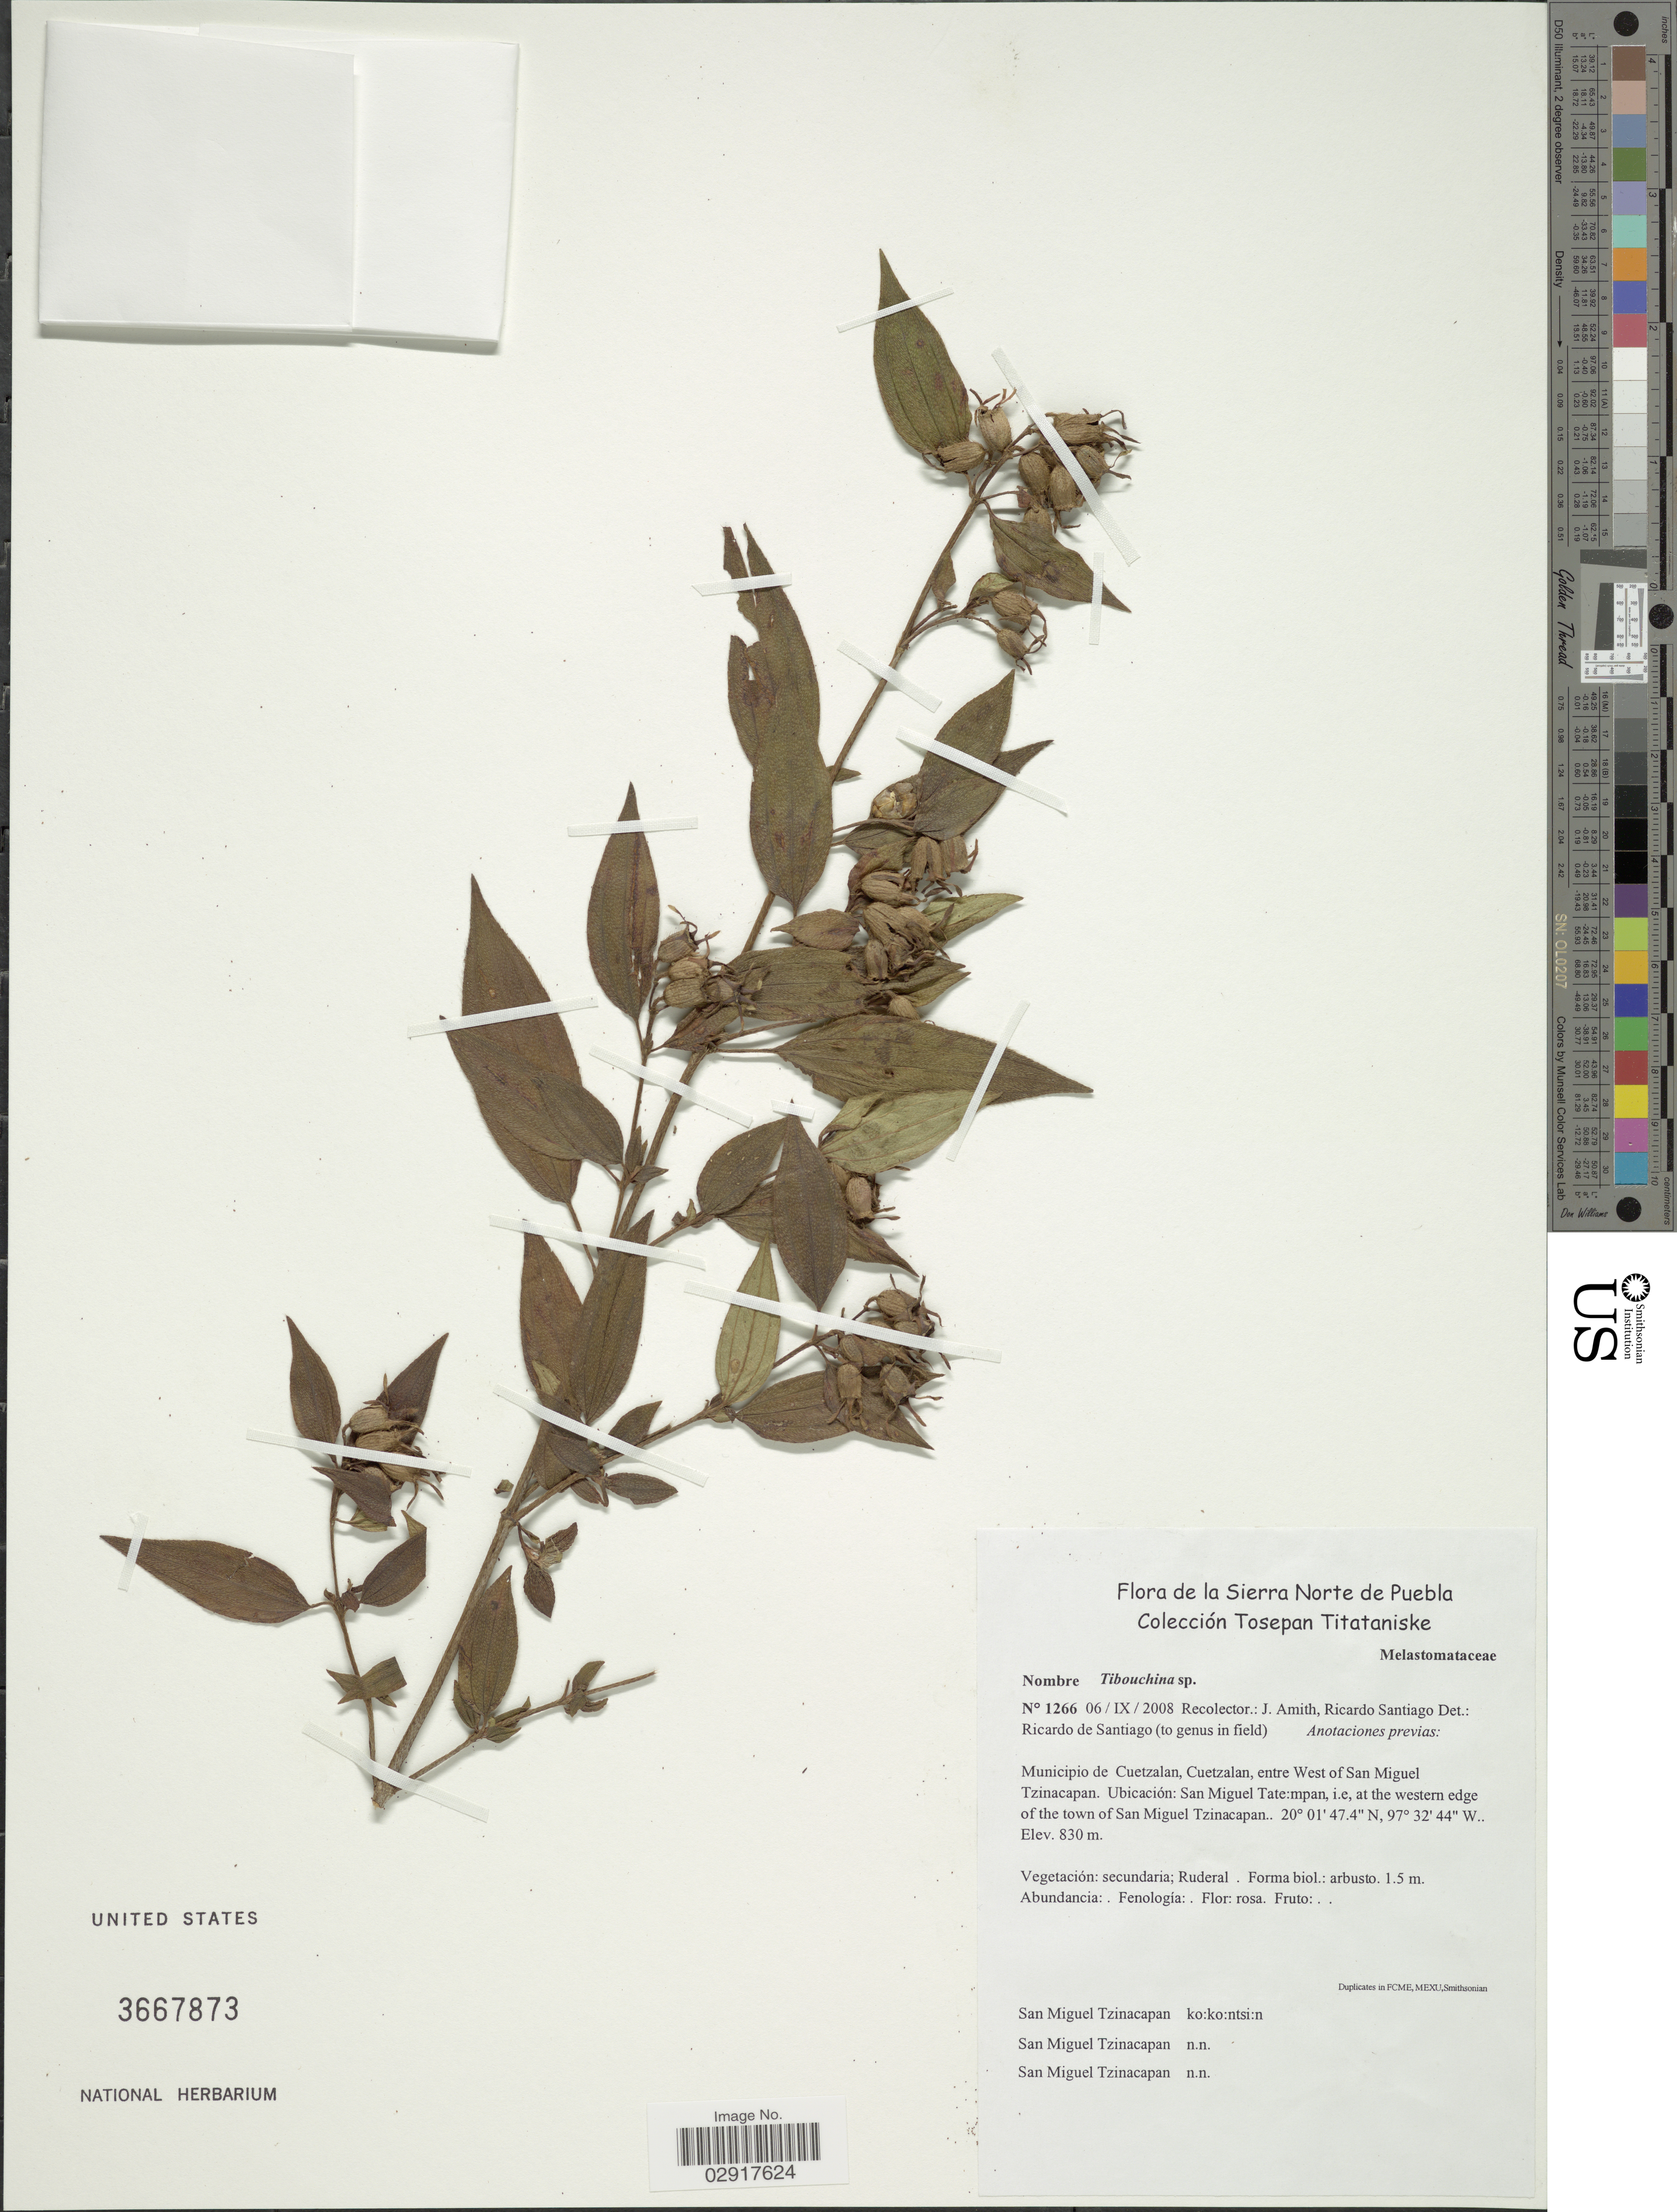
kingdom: Plantae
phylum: Tracheophyta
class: Magnoliopsida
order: Myrtales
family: Melastomataceae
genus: Tibouchina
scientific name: Tibouchina sp.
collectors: J. D. Amith & R. Santiago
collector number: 1266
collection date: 2008-09-06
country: Mexico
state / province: Puebla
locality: La Sierra Norte de Puebla. Municipio de Cuetzalan, Cuetzalan, entre West of San Miguel Tzinacapan. Ubicación: San Miguel Tate:mpan, i. e, at the western edge of the town of San Miguel Tzinacapan.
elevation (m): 830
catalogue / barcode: US 3667873